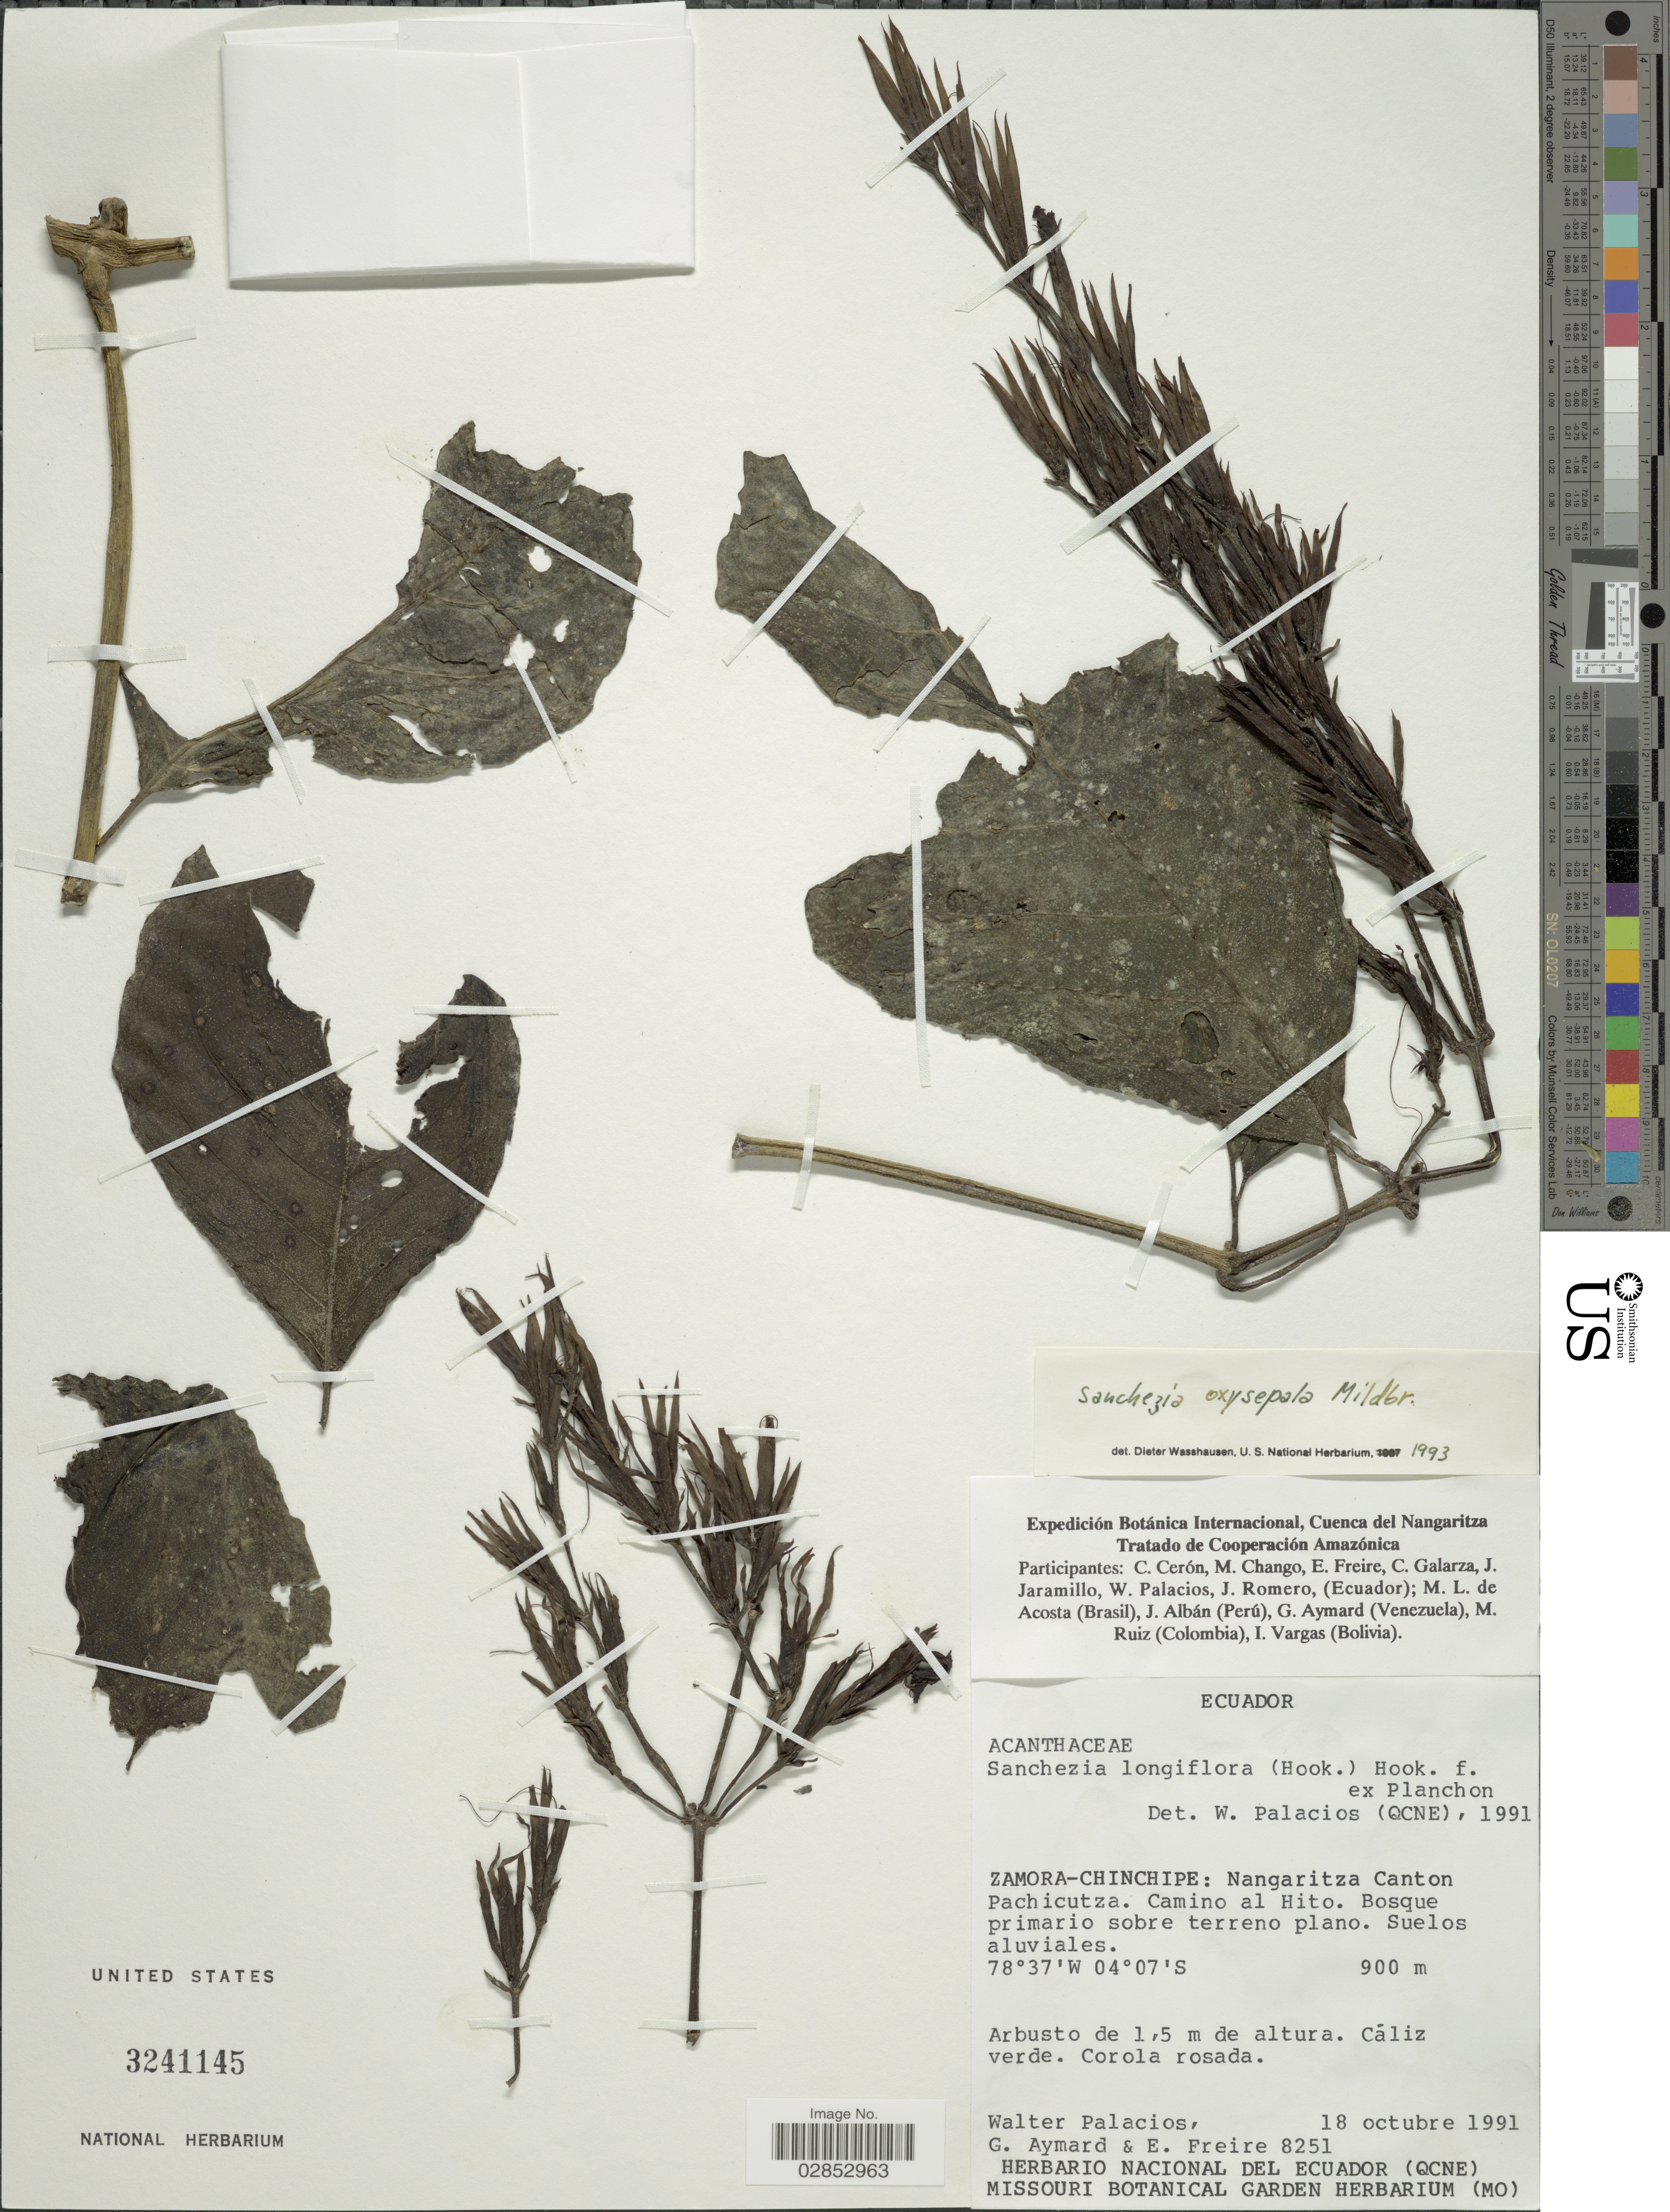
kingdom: Plantae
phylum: Tracheophyta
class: Magnoliopsida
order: Lamiales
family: Acanthaceae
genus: Sanchezia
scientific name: Sanchezia longiflora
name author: (Hook. f.) Hook. f. ex Planch.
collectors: W. Palacios, G. A. Aymard & E. Freire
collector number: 8251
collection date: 1991-10-18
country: Ecuador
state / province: Zamora-Chinchipe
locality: Nangaritza Canton Pachicutza. Camino al Hito.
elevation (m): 900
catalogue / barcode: US 3241145